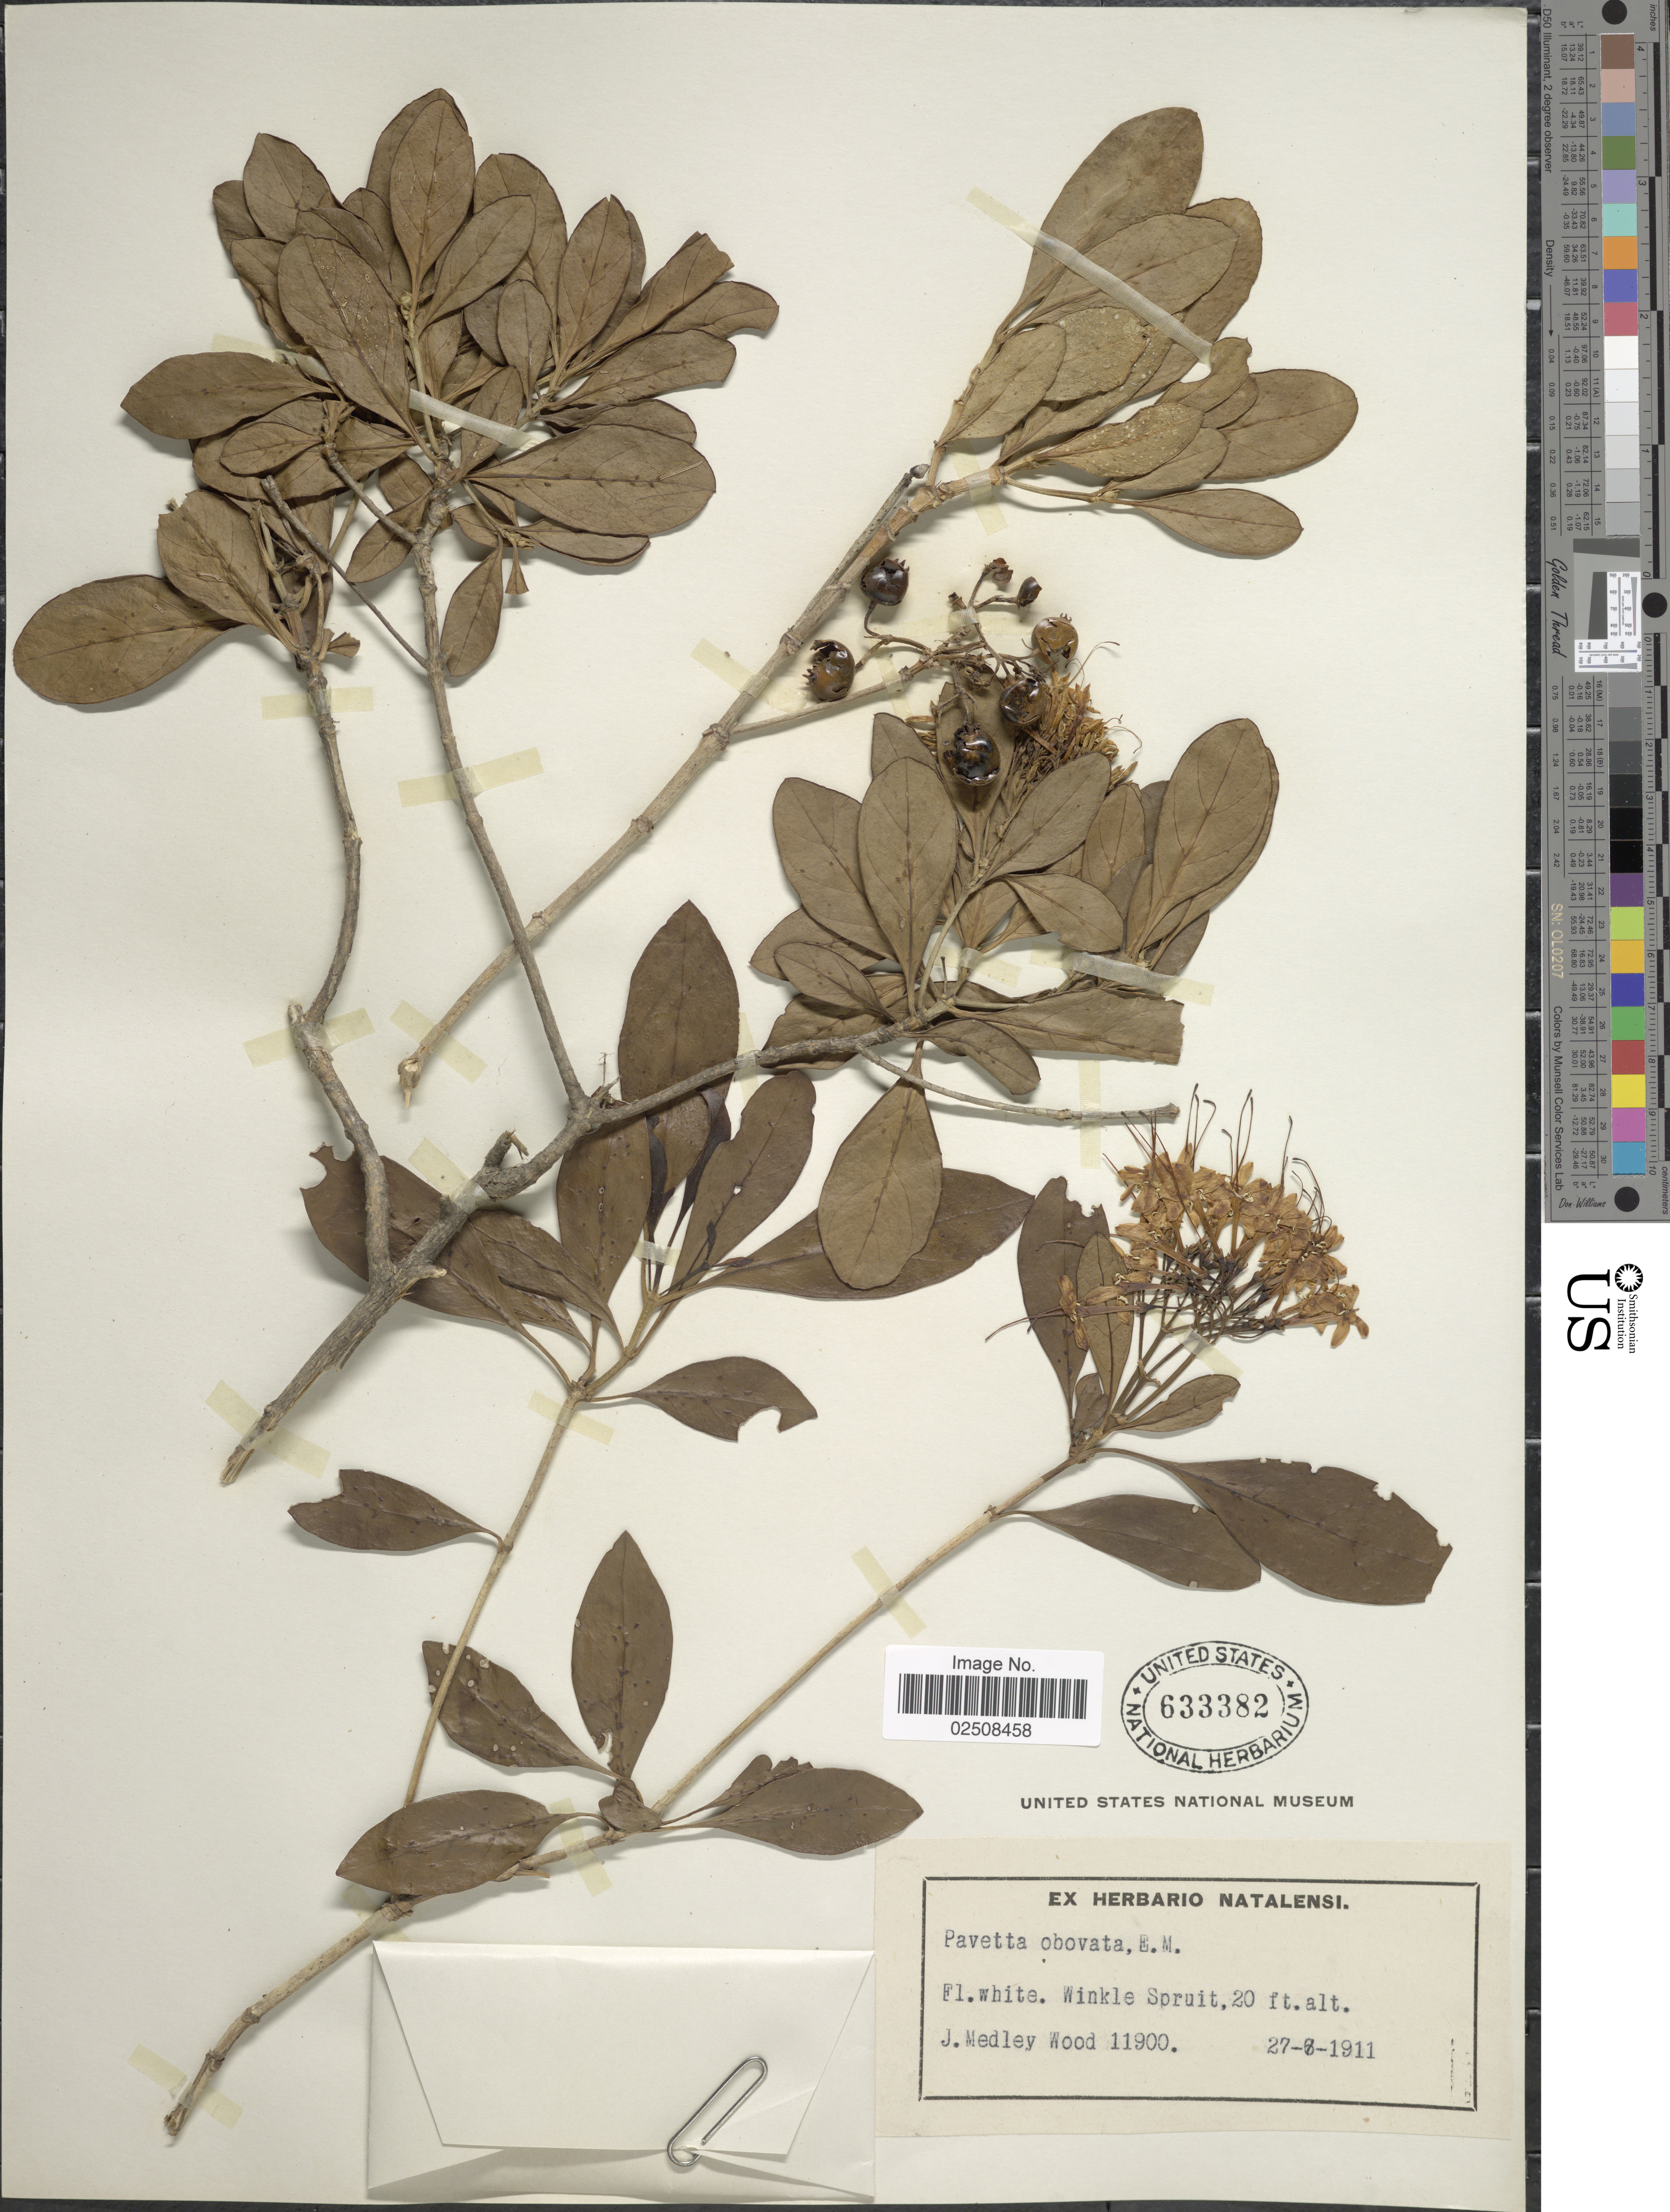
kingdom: Plantae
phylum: Tracheophyta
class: Magnoliopsida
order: Gentianales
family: Rubiaceae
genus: Pavetta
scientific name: Pavetta obovata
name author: C.A. Mey. ex Harv. & Sond.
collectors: J. Medley Wood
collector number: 11900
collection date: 1911-06-27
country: South Africa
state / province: KwaZulu-Natal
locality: Winklespruit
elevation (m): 6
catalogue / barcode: US 633382